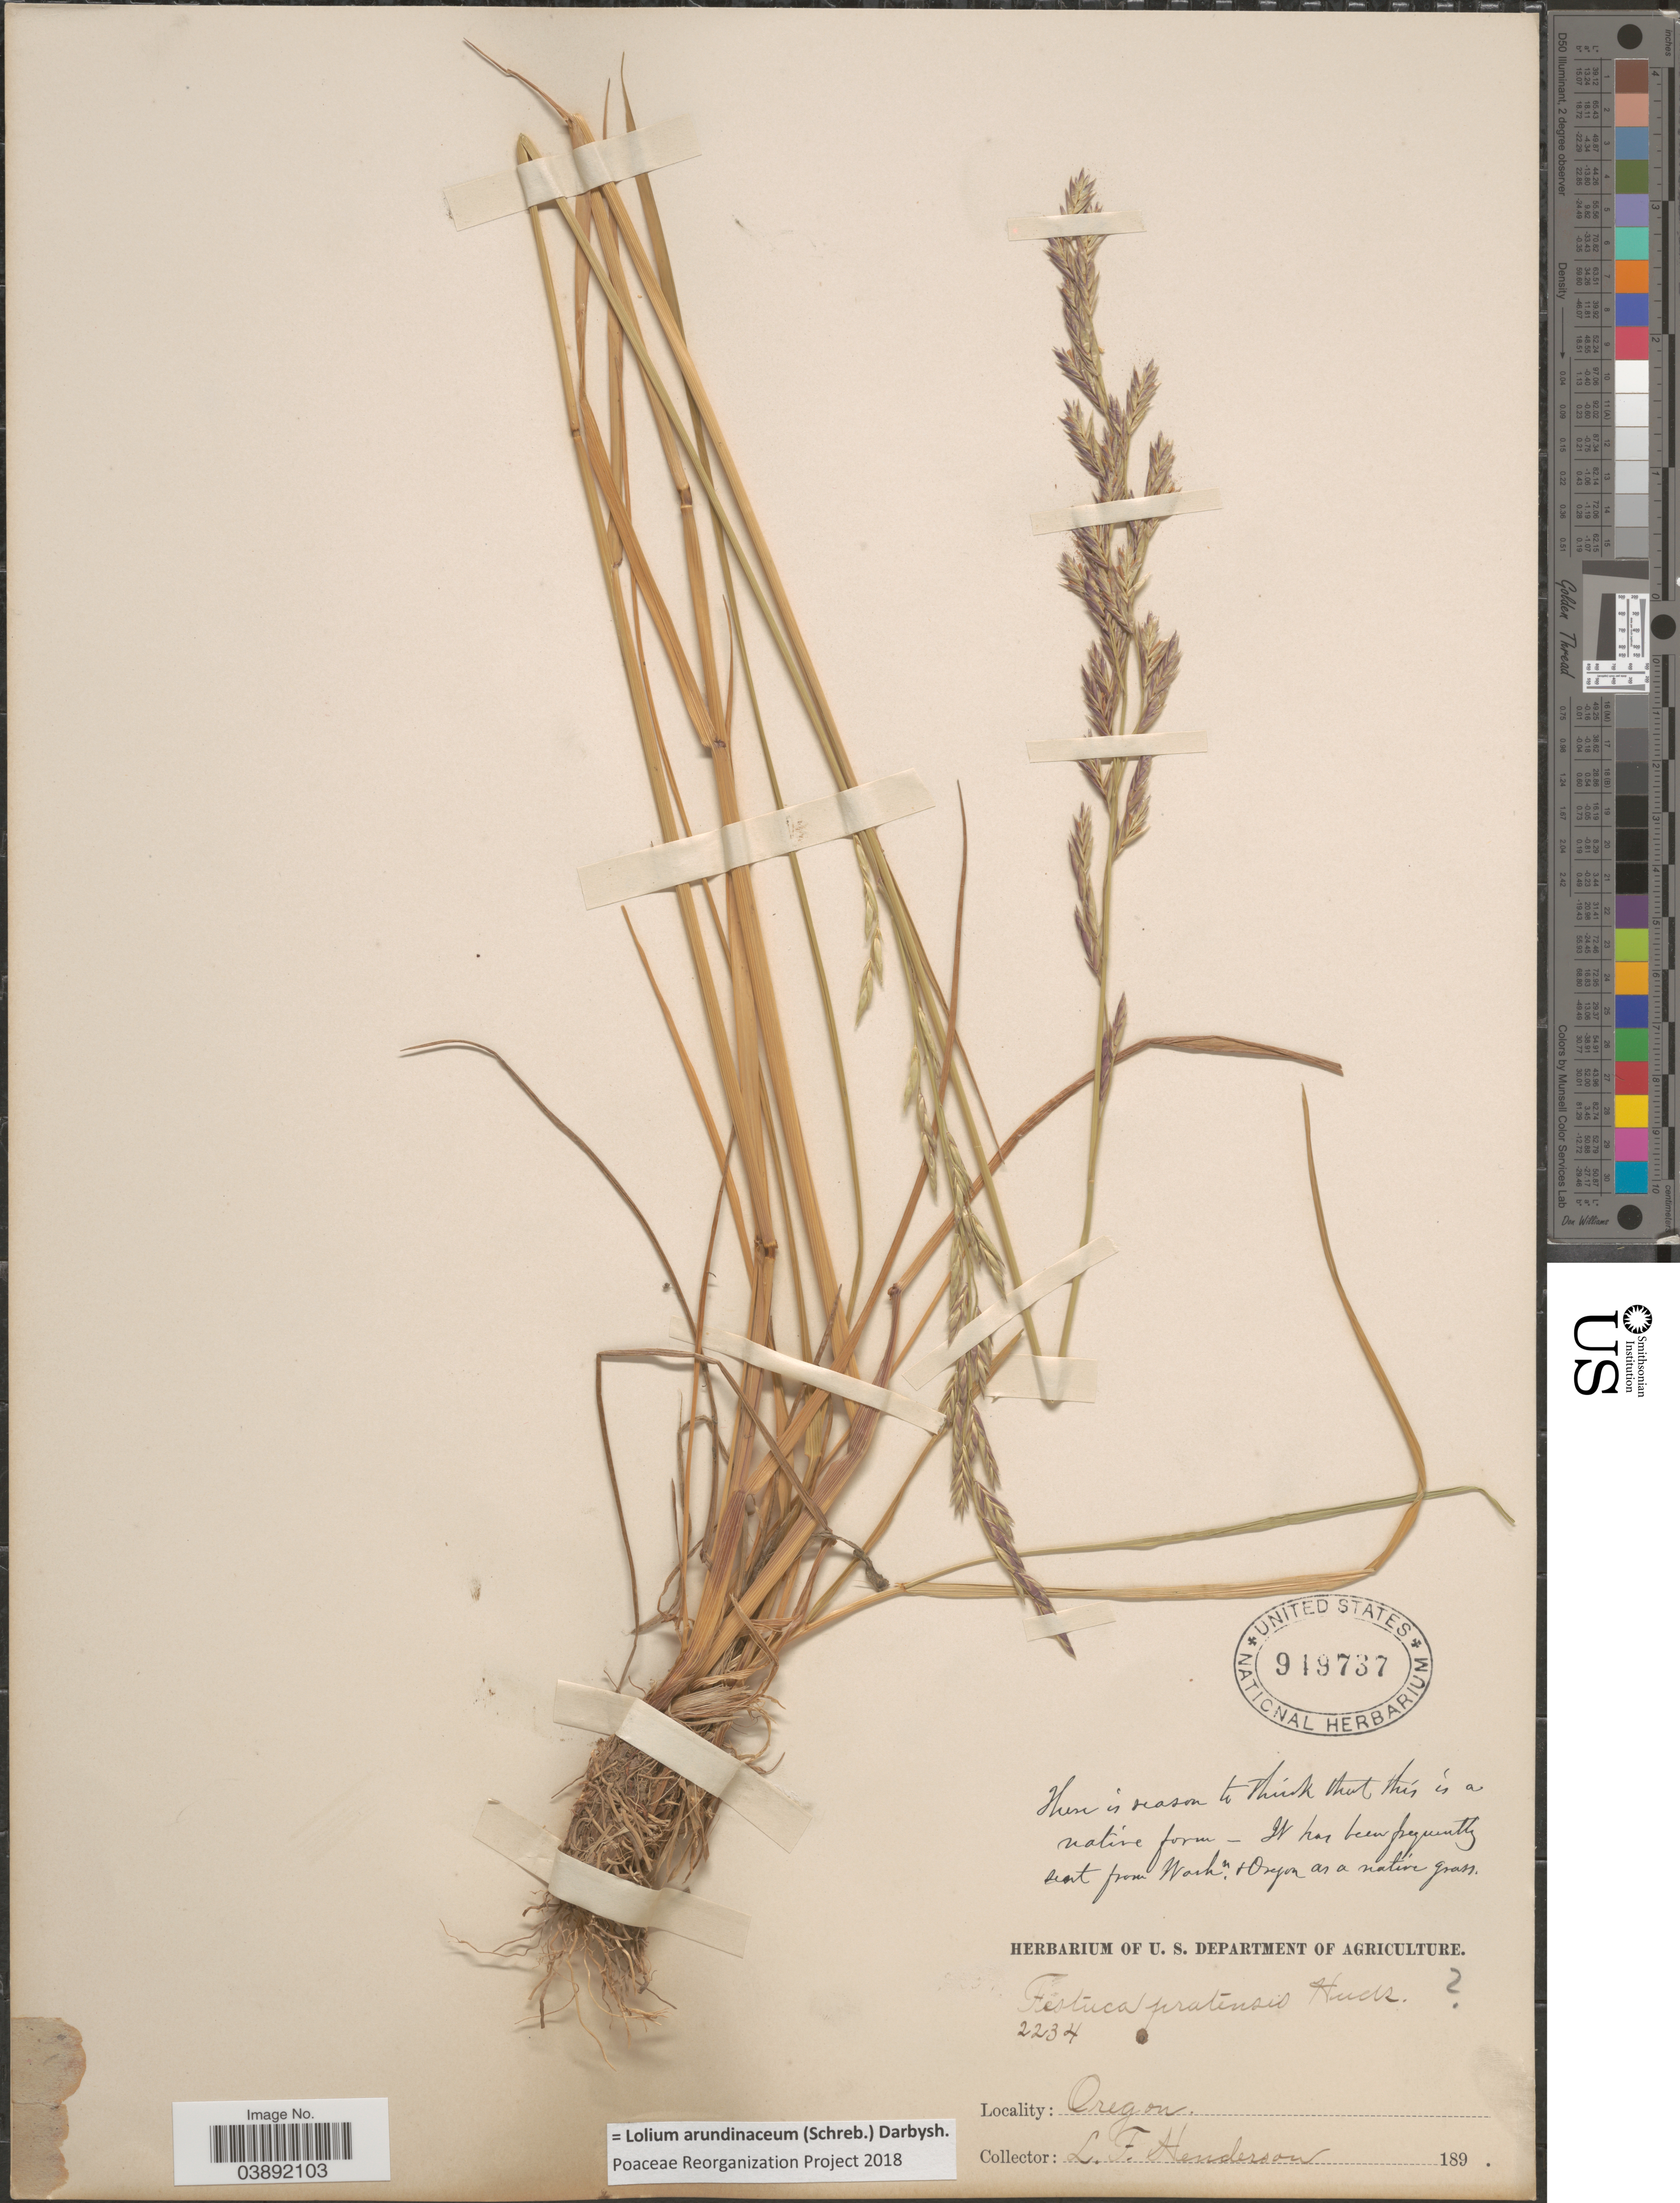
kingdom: Plantae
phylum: Tracheophyta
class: Liliopsida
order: Poales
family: Poaceae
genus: Lolium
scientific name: Lolium arundinaceum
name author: (Schreb.) Darbysh.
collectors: L. Henderson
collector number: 2234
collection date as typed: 189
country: United States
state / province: Oregon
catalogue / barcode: US 949737